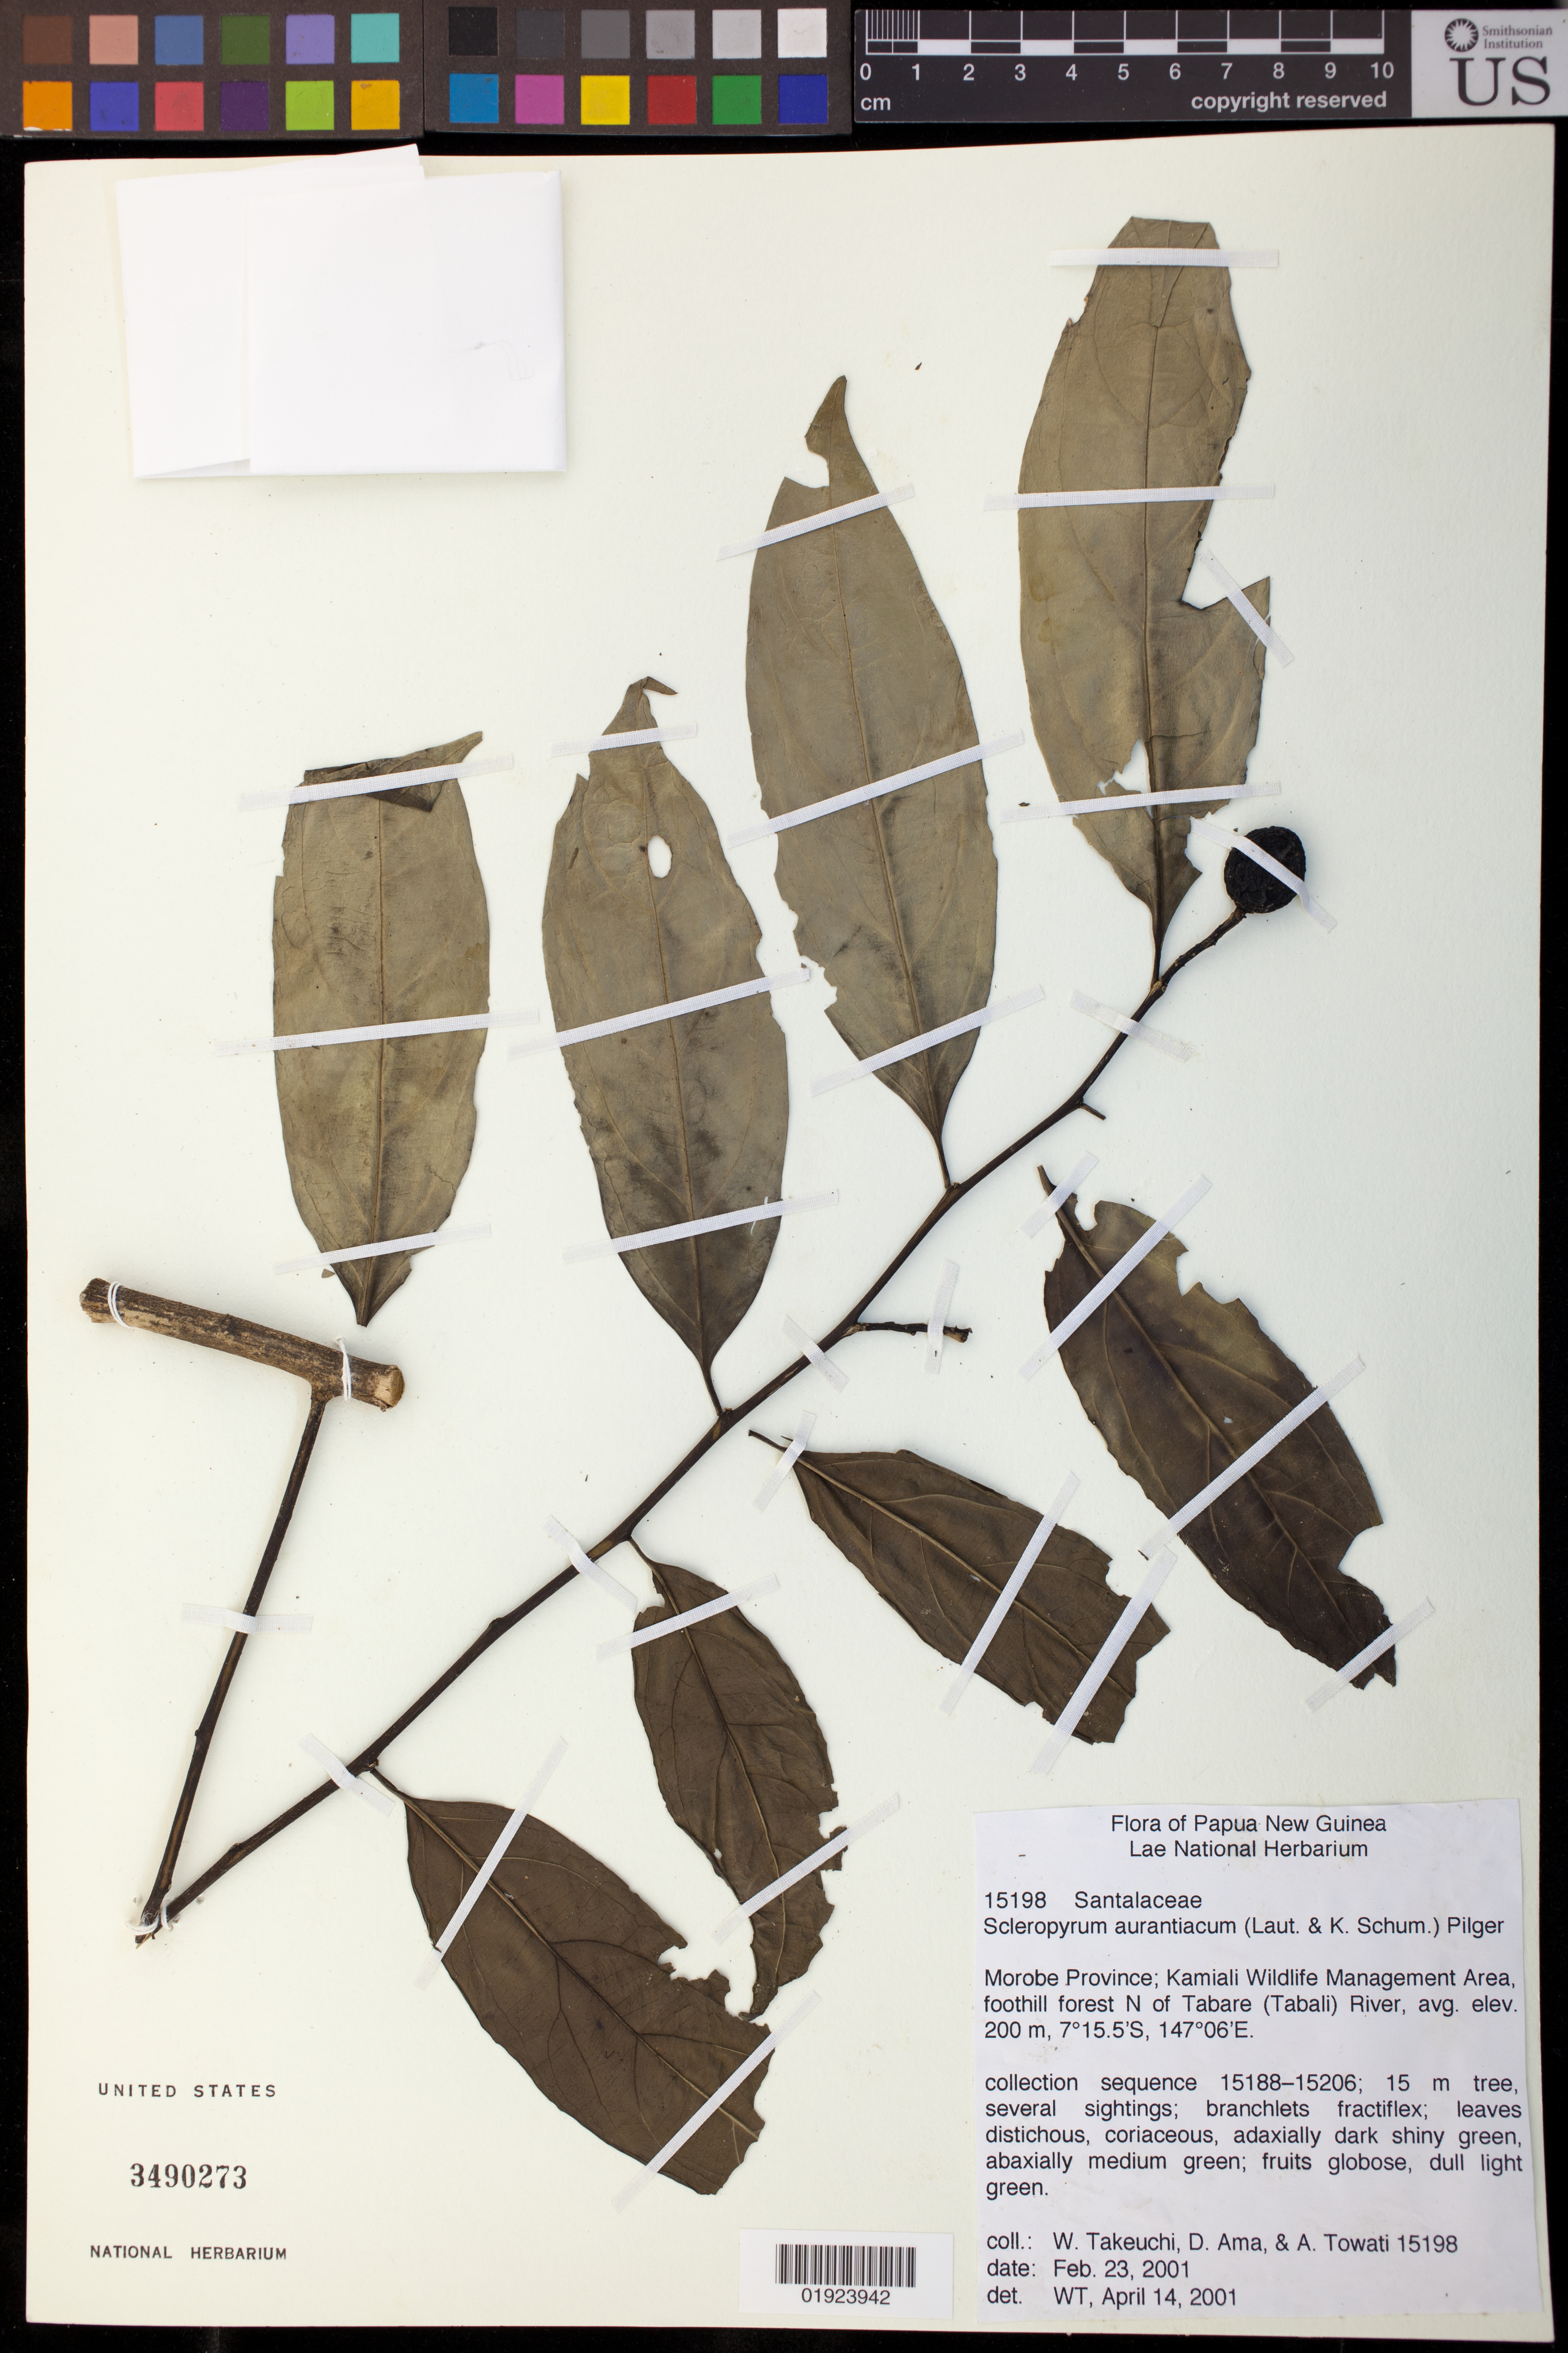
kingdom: Plantae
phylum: Tracheophyta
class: Magnoliopsida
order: Santalales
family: Cervantesiaceae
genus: Scleropyrum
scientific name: Scleropyrum aurantiacum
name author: (Lauterb. & K. Schum.) Pilg.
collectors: W. Takeuchi, D. Ama & A. Towati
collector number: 15198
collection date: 2001-02-13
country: Papua New Guinea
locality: Kamiali Wildlife Management Area, foothill forest N of Tabare (Tabali) River, avg. elev. 200 m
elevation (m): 200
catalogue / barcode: US 3490273